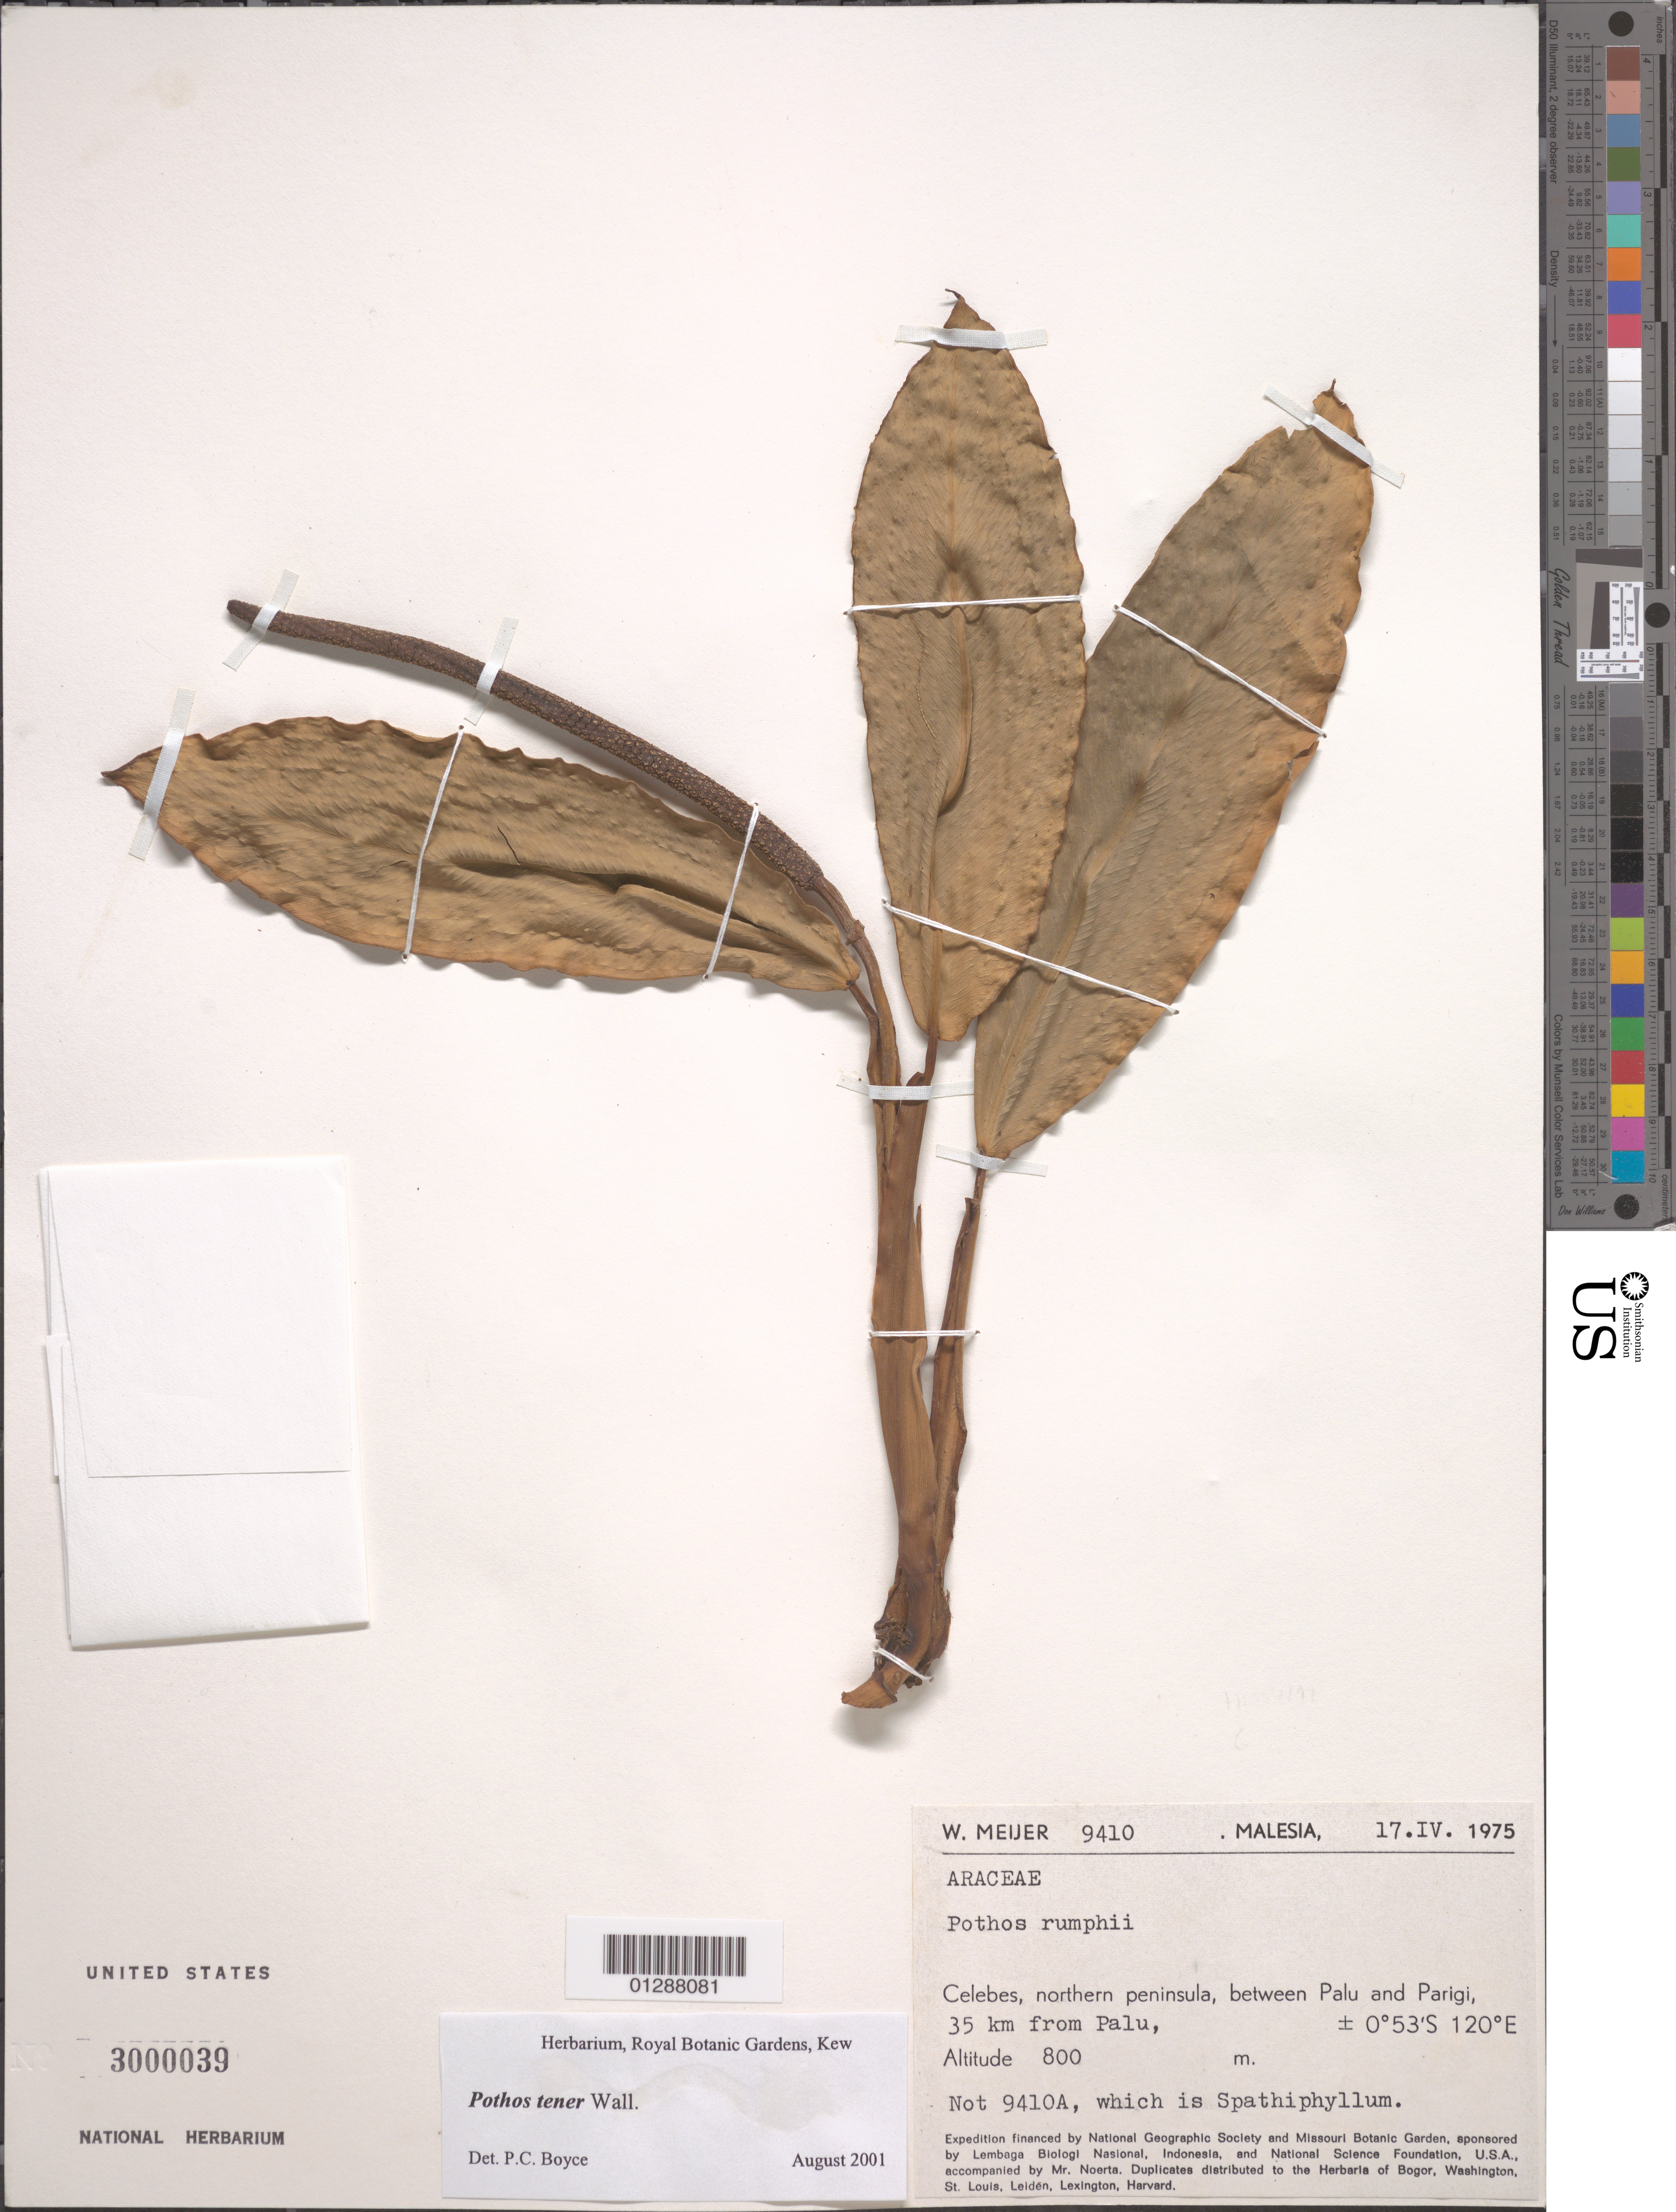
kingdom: Plantae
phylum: Tracheophyta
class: Liliopsida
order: Alismatales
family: Araceae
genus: Pothos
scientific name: Pothos tener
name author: Wall.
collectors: W. Meijer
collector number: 9410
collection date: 1975-04-17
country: Malaysia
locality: Celebes, northern peninsula, between Palu and Parigi, 35 km from Palu.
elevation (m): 800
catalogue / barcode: US 3000039